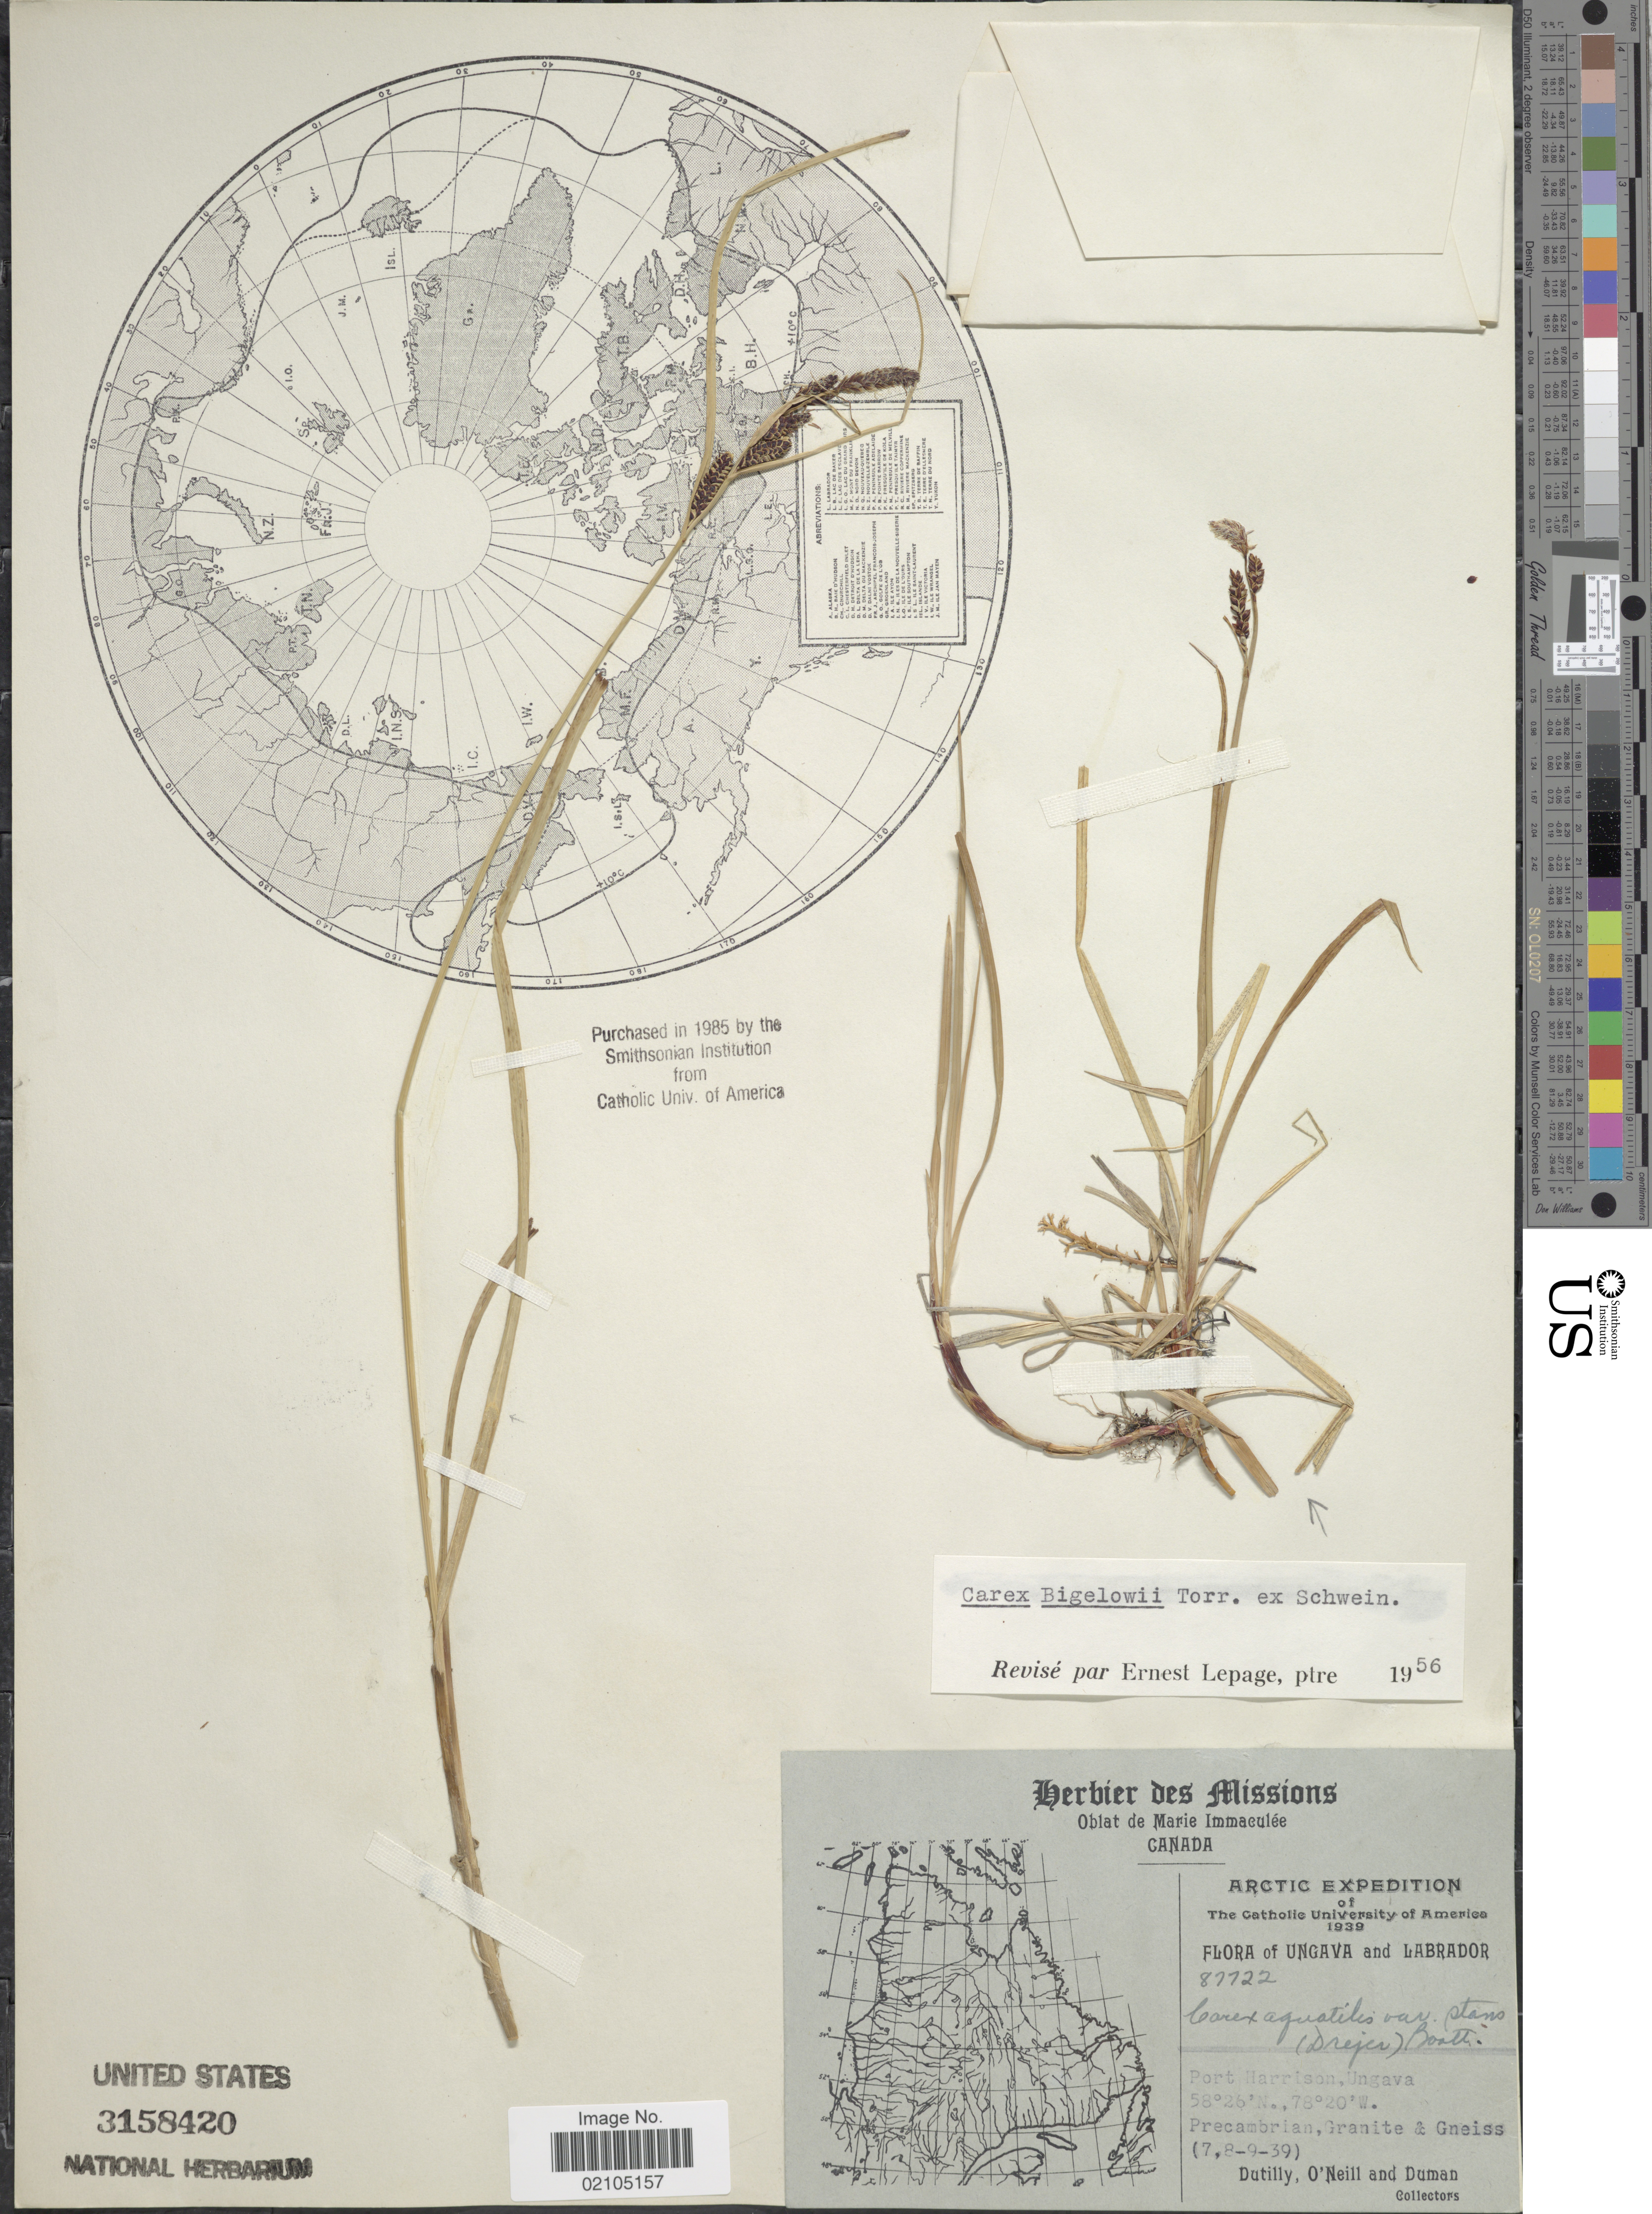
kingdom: Plantae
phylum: Tracheophyta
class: Liliopsida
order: Poales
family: Cyperaceae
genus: Carex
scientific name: Carex bigelowii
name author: Torr. ex Schwein.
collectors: -. Dutilly, -. O'Neill & -. Duman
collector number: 81122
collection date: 1939-09-07/1939-09-08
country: Canada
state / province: Quebec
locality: Arctic. Port Harrisan, Ungava. Precambrian, Granite & Gneiss.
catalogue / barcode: US 31585420